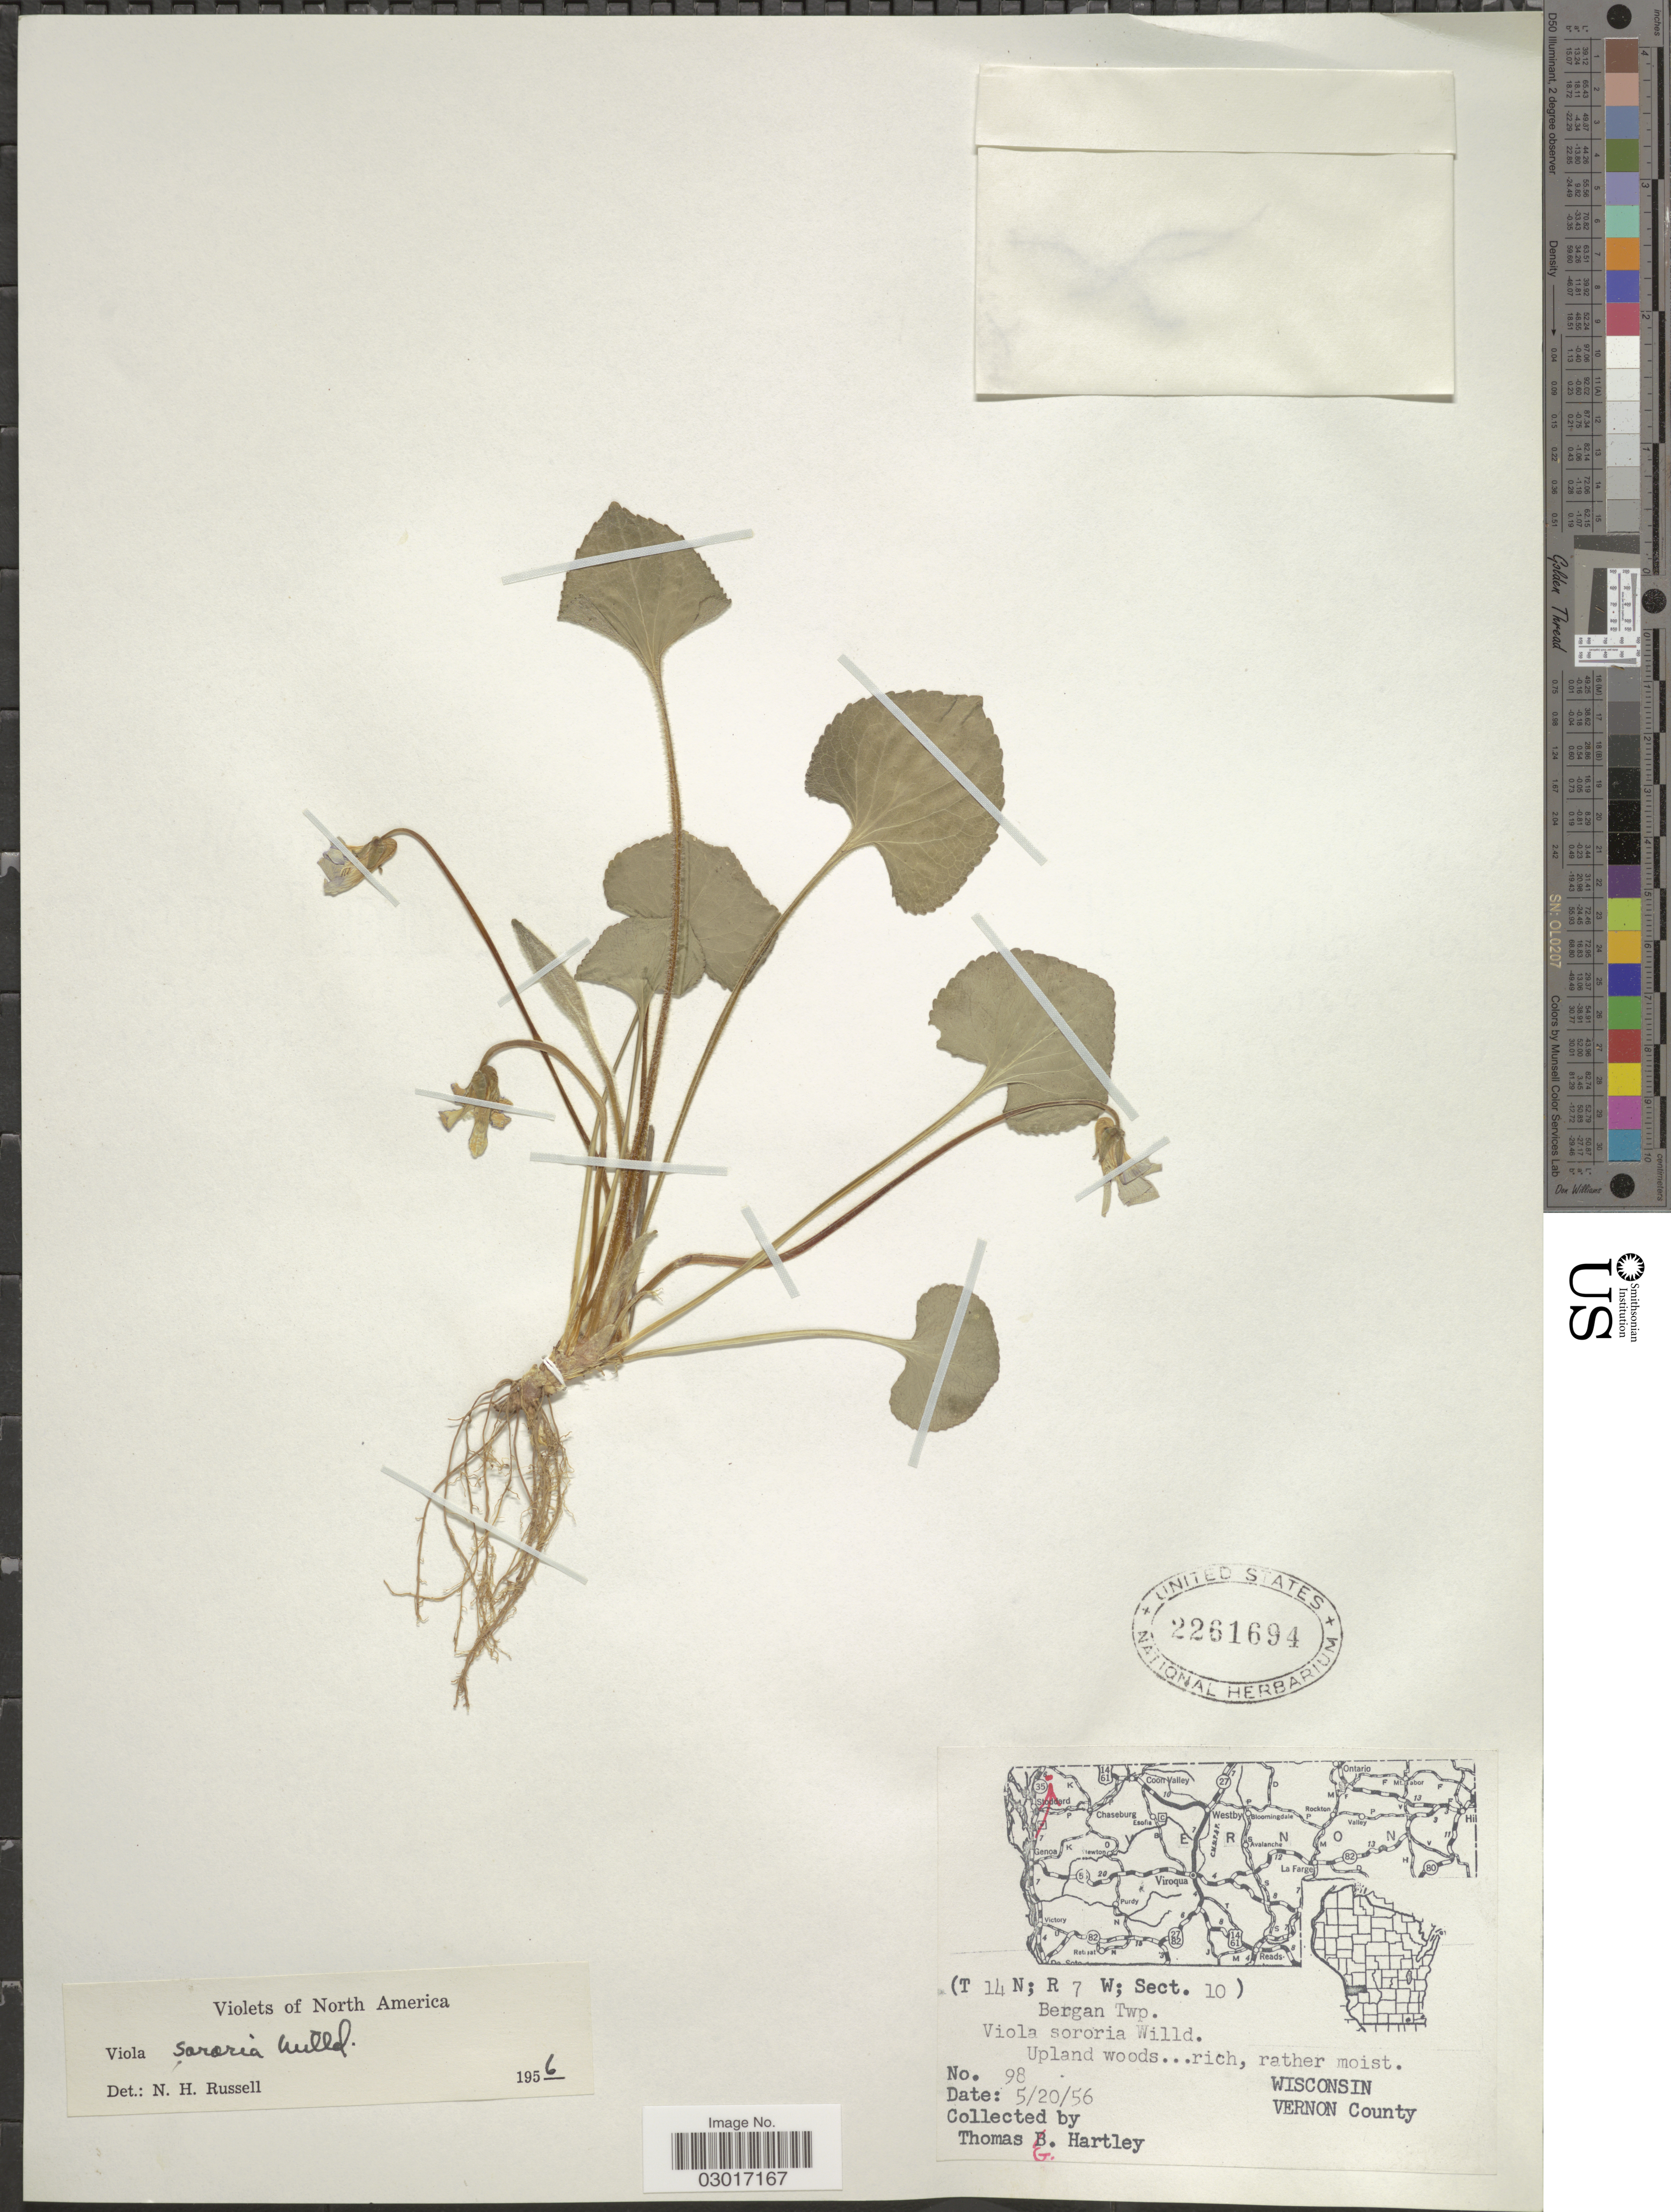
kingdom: Plantae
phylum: Tracheophyta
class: Magnoliopsida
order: Malpighiales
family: Violaceae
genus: Viola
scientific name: Viola sororia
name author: Willd.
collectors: T. G. Hartley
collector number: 98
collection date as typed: Transcribed d/m/y: 20/5/56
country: United States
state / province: Wisconsin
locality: (T 14 N; R 7 W; Sect. 10). Bergan Twp. Vernon County.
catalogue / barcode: US 2261694